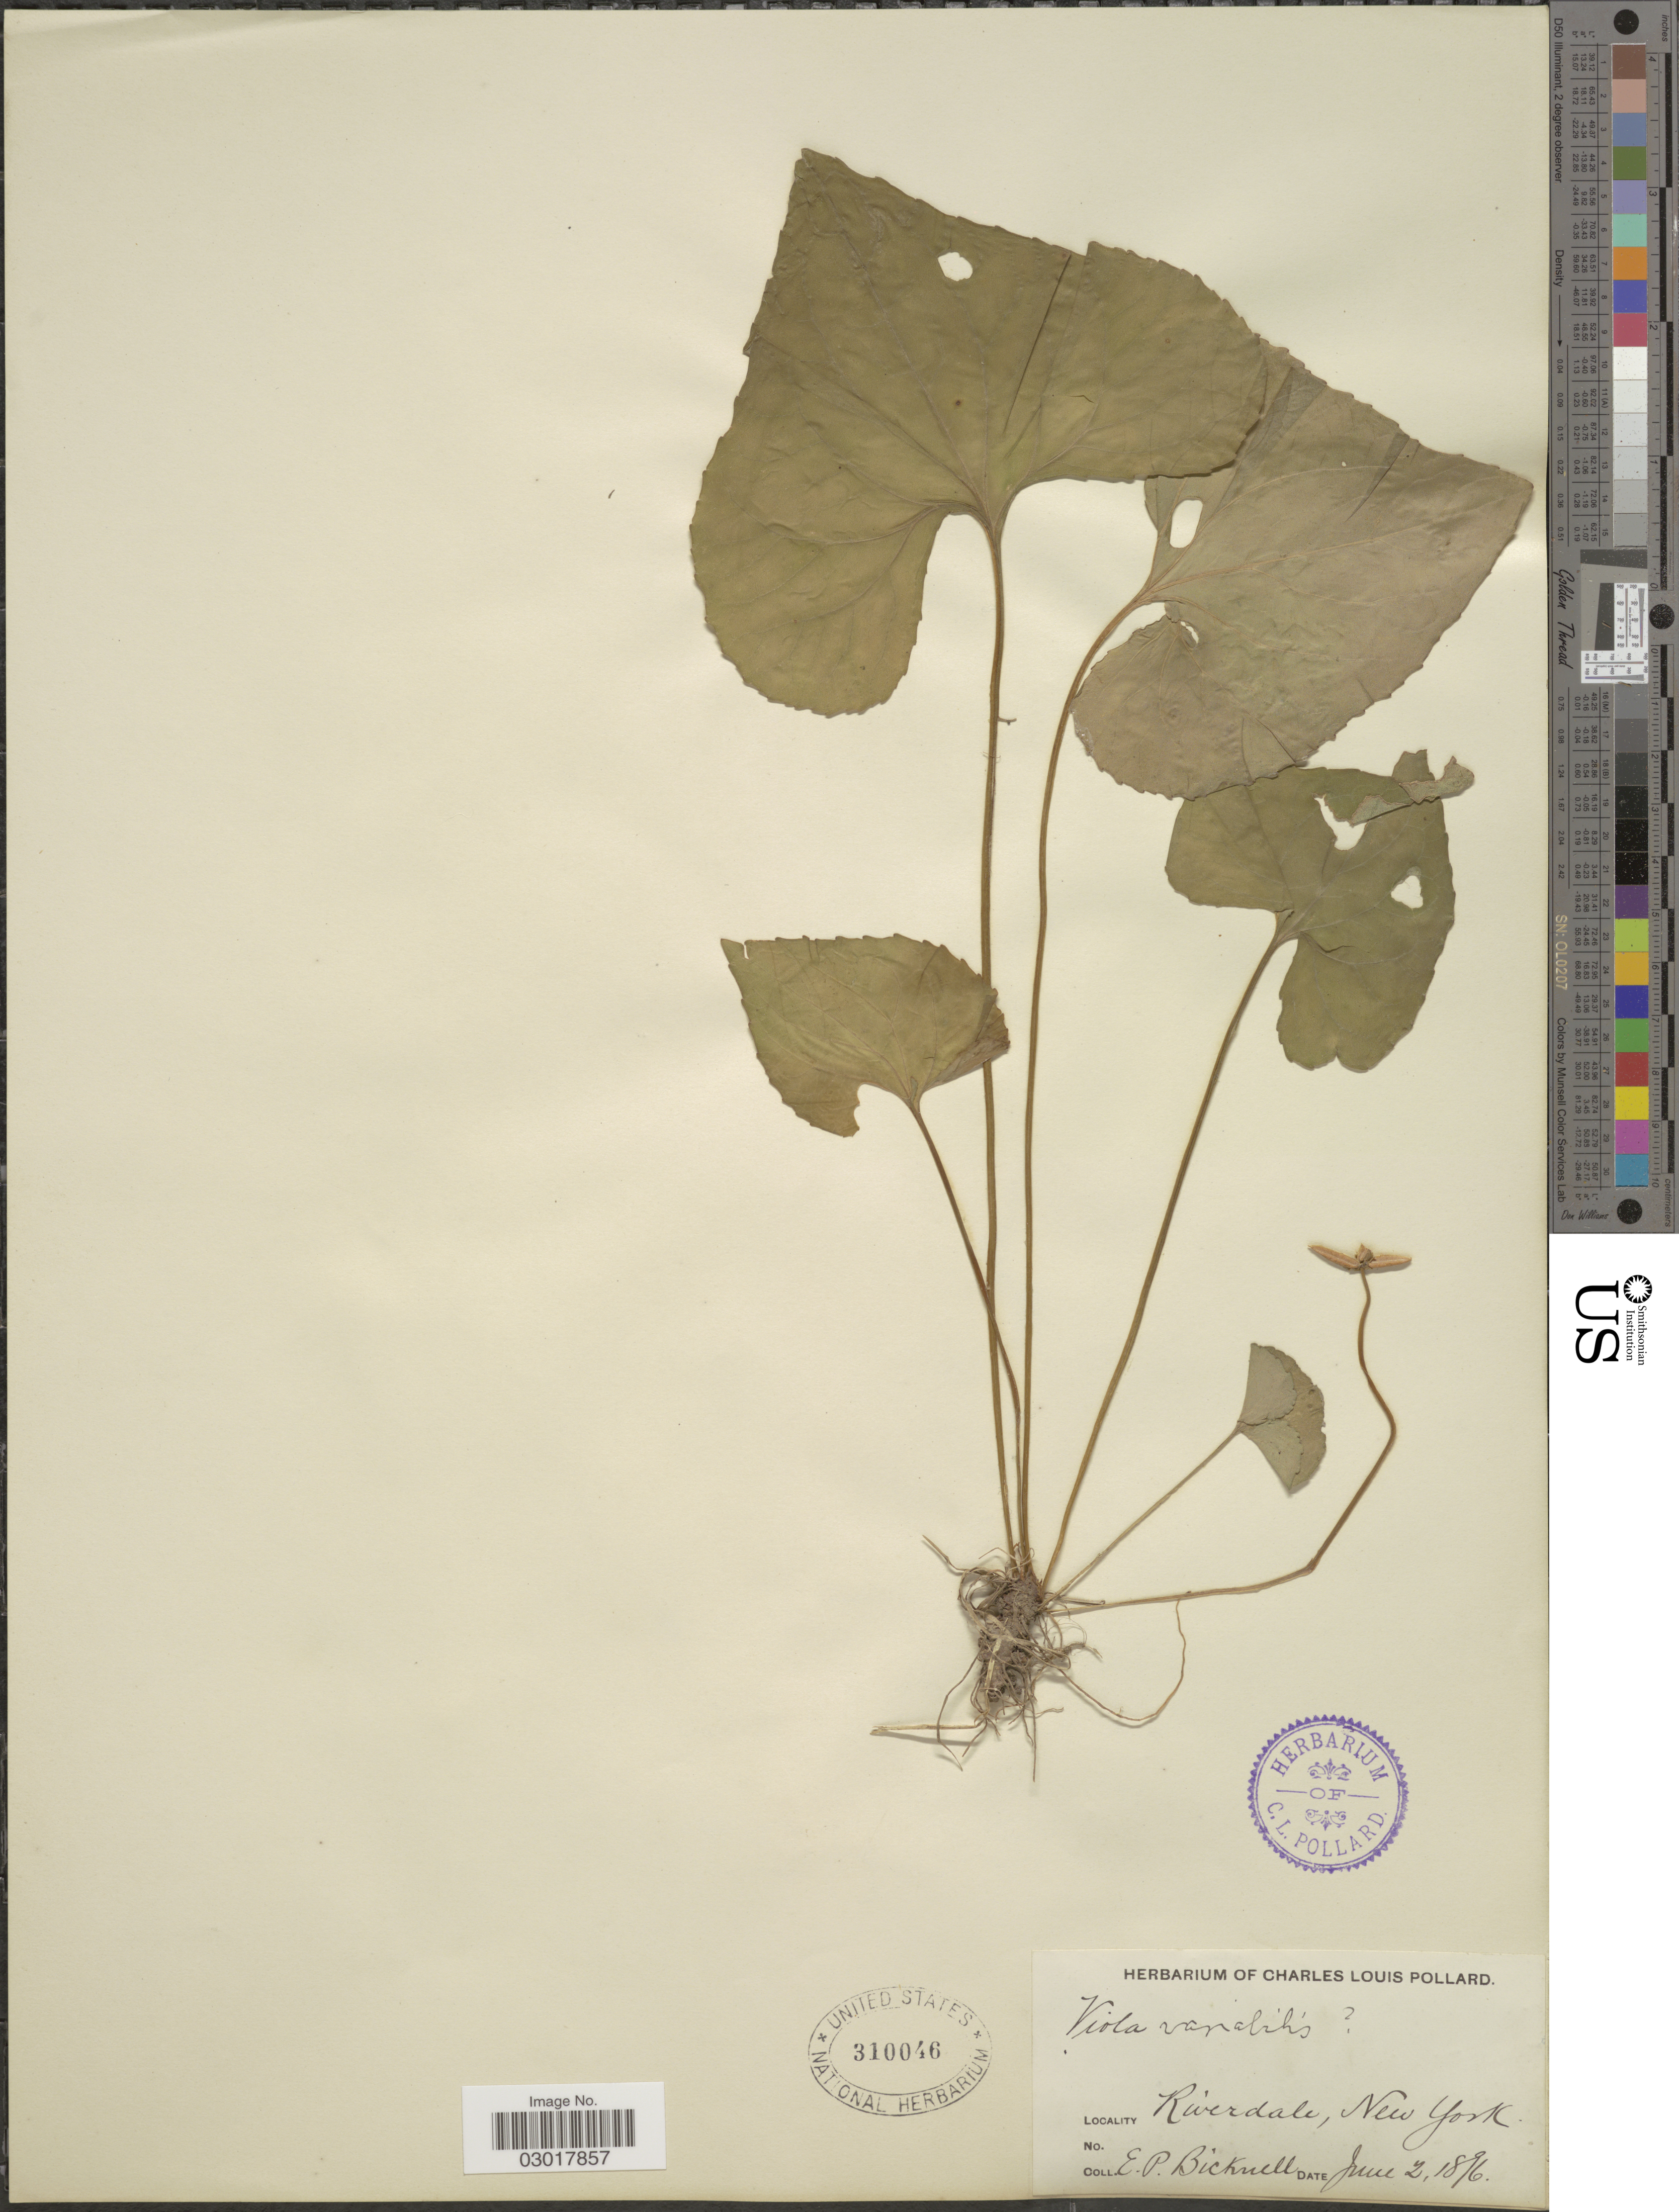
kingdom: Plantae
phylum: Tracheophyta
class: Magnoliopsida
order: Malpighiales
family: Violaceae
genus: Viola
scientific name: Viola variabilis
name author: Greene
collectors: E. P. Bicknell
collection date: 1896-06-02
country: United States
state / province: New York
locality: Riverdale.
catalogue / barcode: US 310046